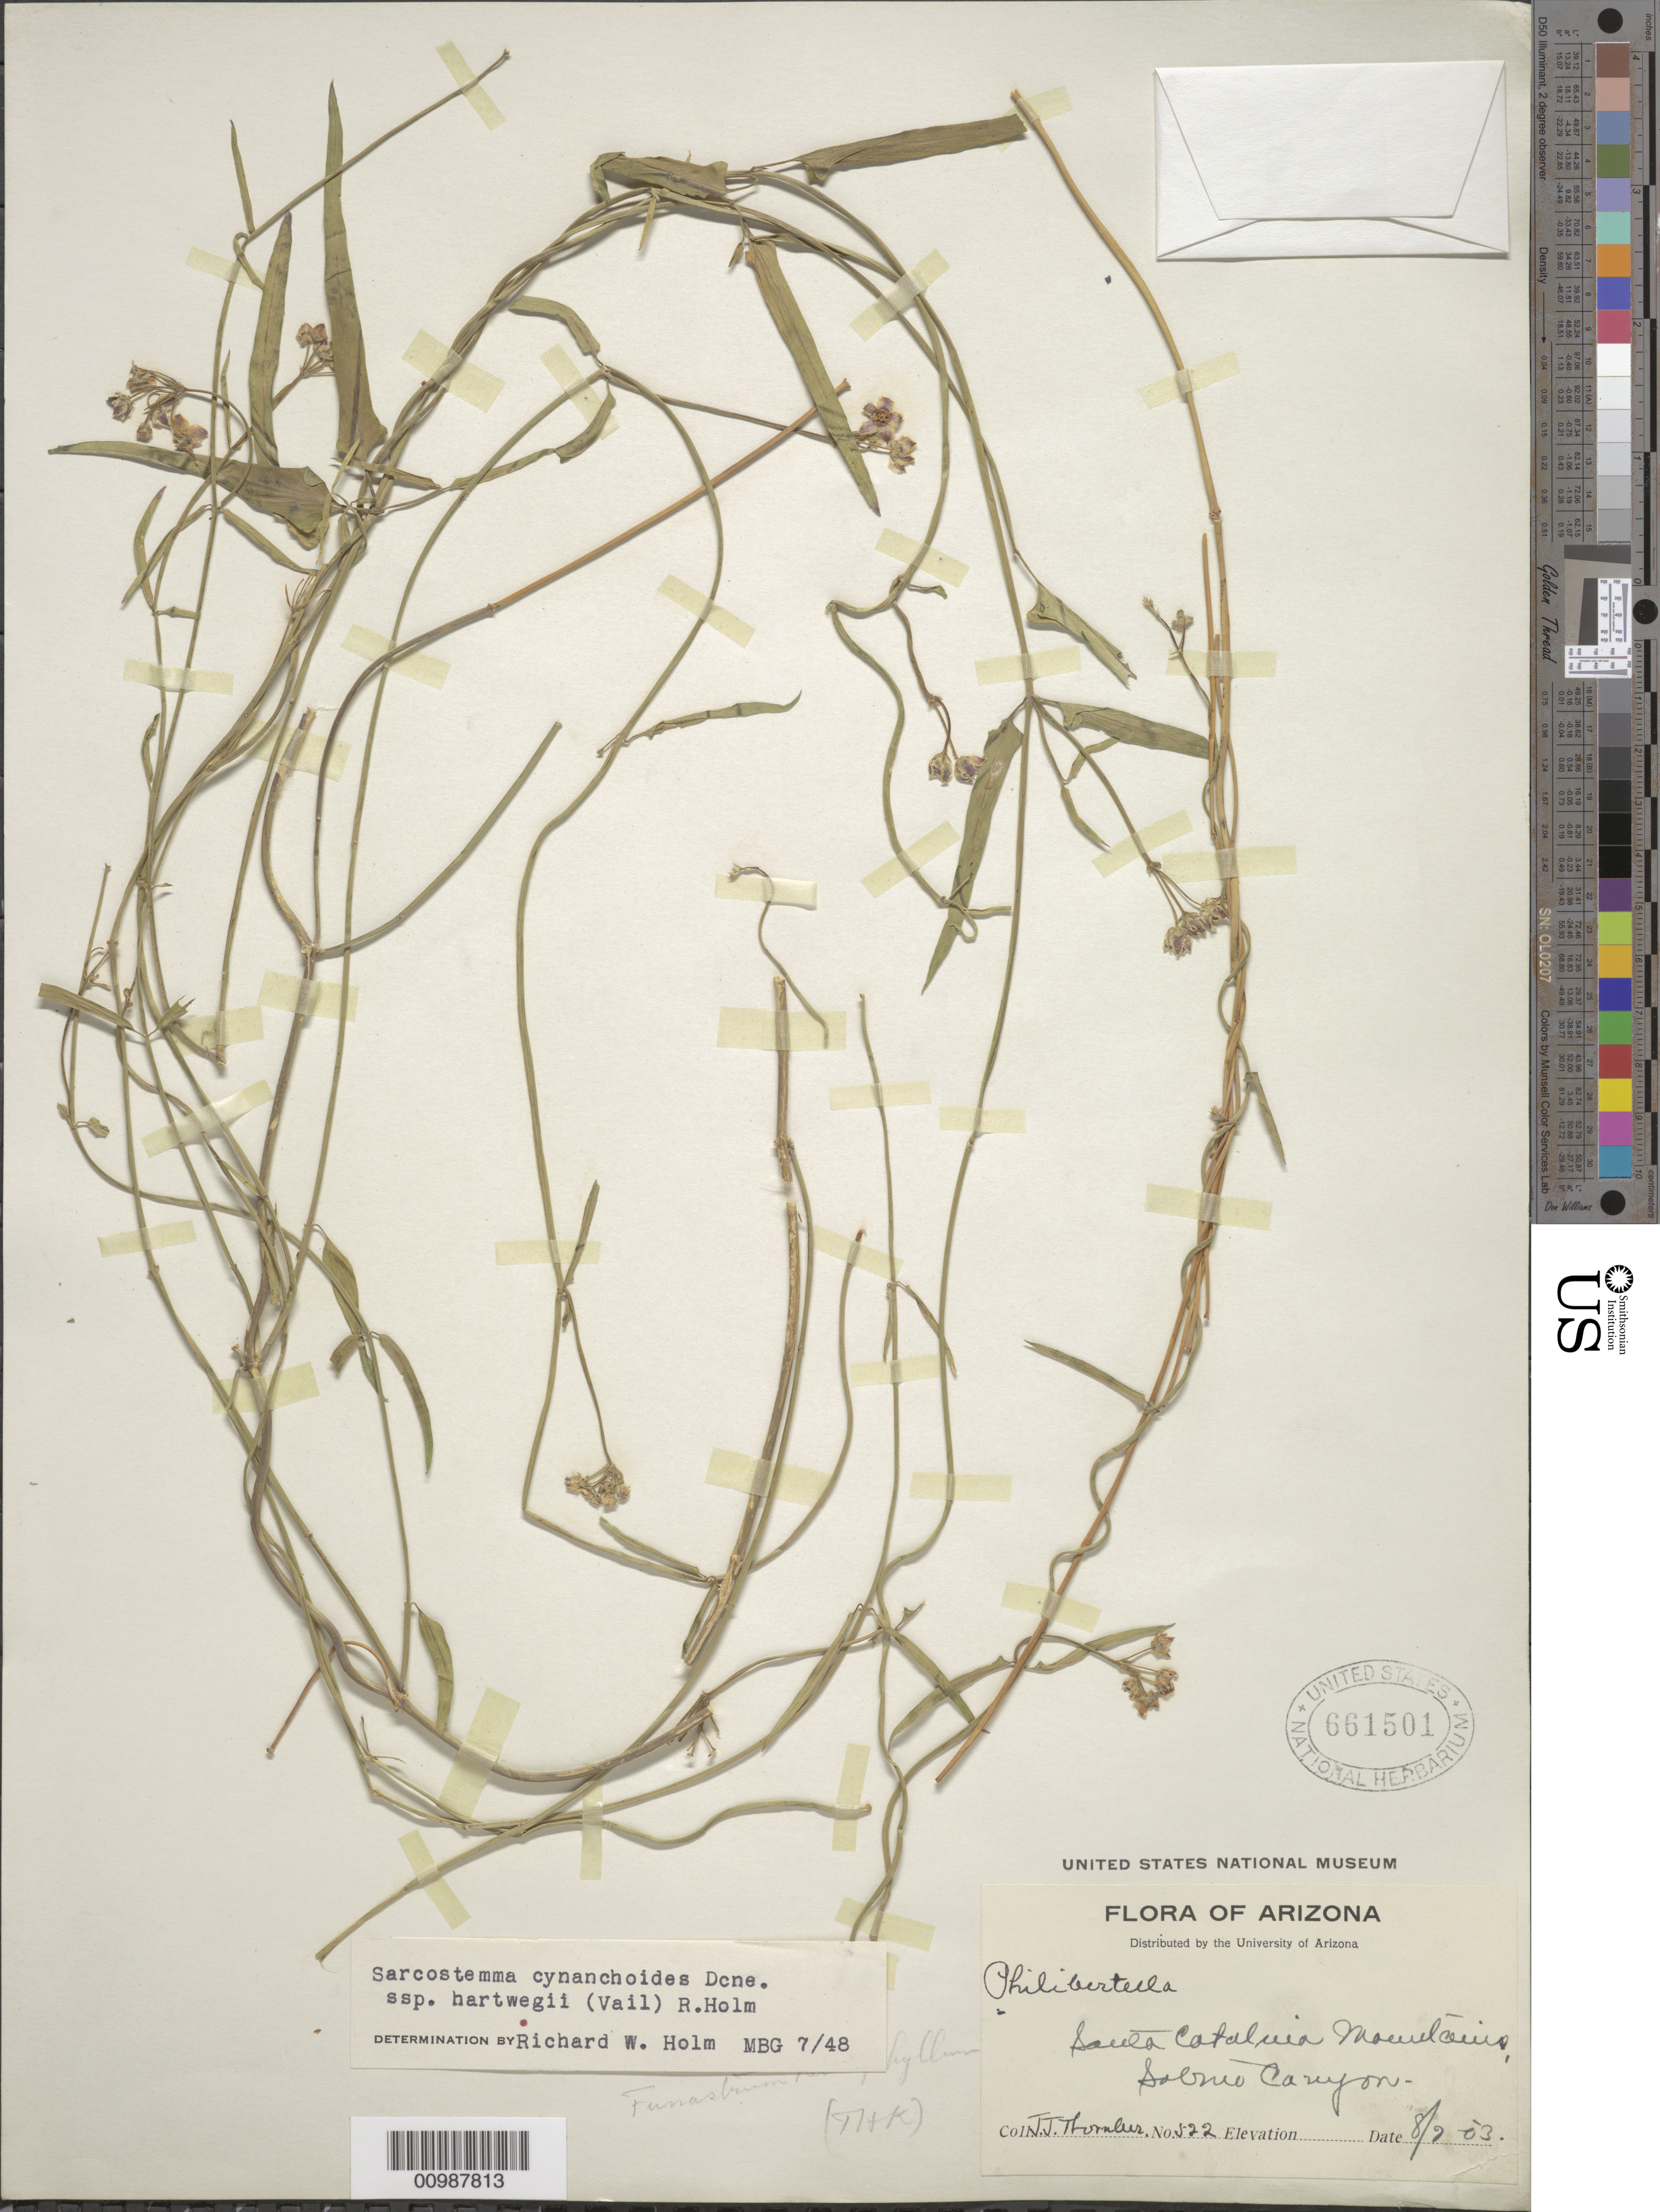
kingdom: Plantae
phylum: Tracheophyta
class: Magnoliopsida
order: Gentianales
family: Apocynaceae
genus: Sarcostemma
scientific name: Sarcostemma cynanchoides subsp. hartwegii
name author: (Vail) R.W. Holm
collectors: J. Thornber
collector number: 522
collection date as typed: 02 Aug 1903 or 08 Feb 1903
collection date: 1903-02-08/1903-08-02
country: United States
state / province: Arizona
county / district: Pima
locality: Santa Catalina Mountains, Sabino Canyon.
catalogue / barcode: US 661501